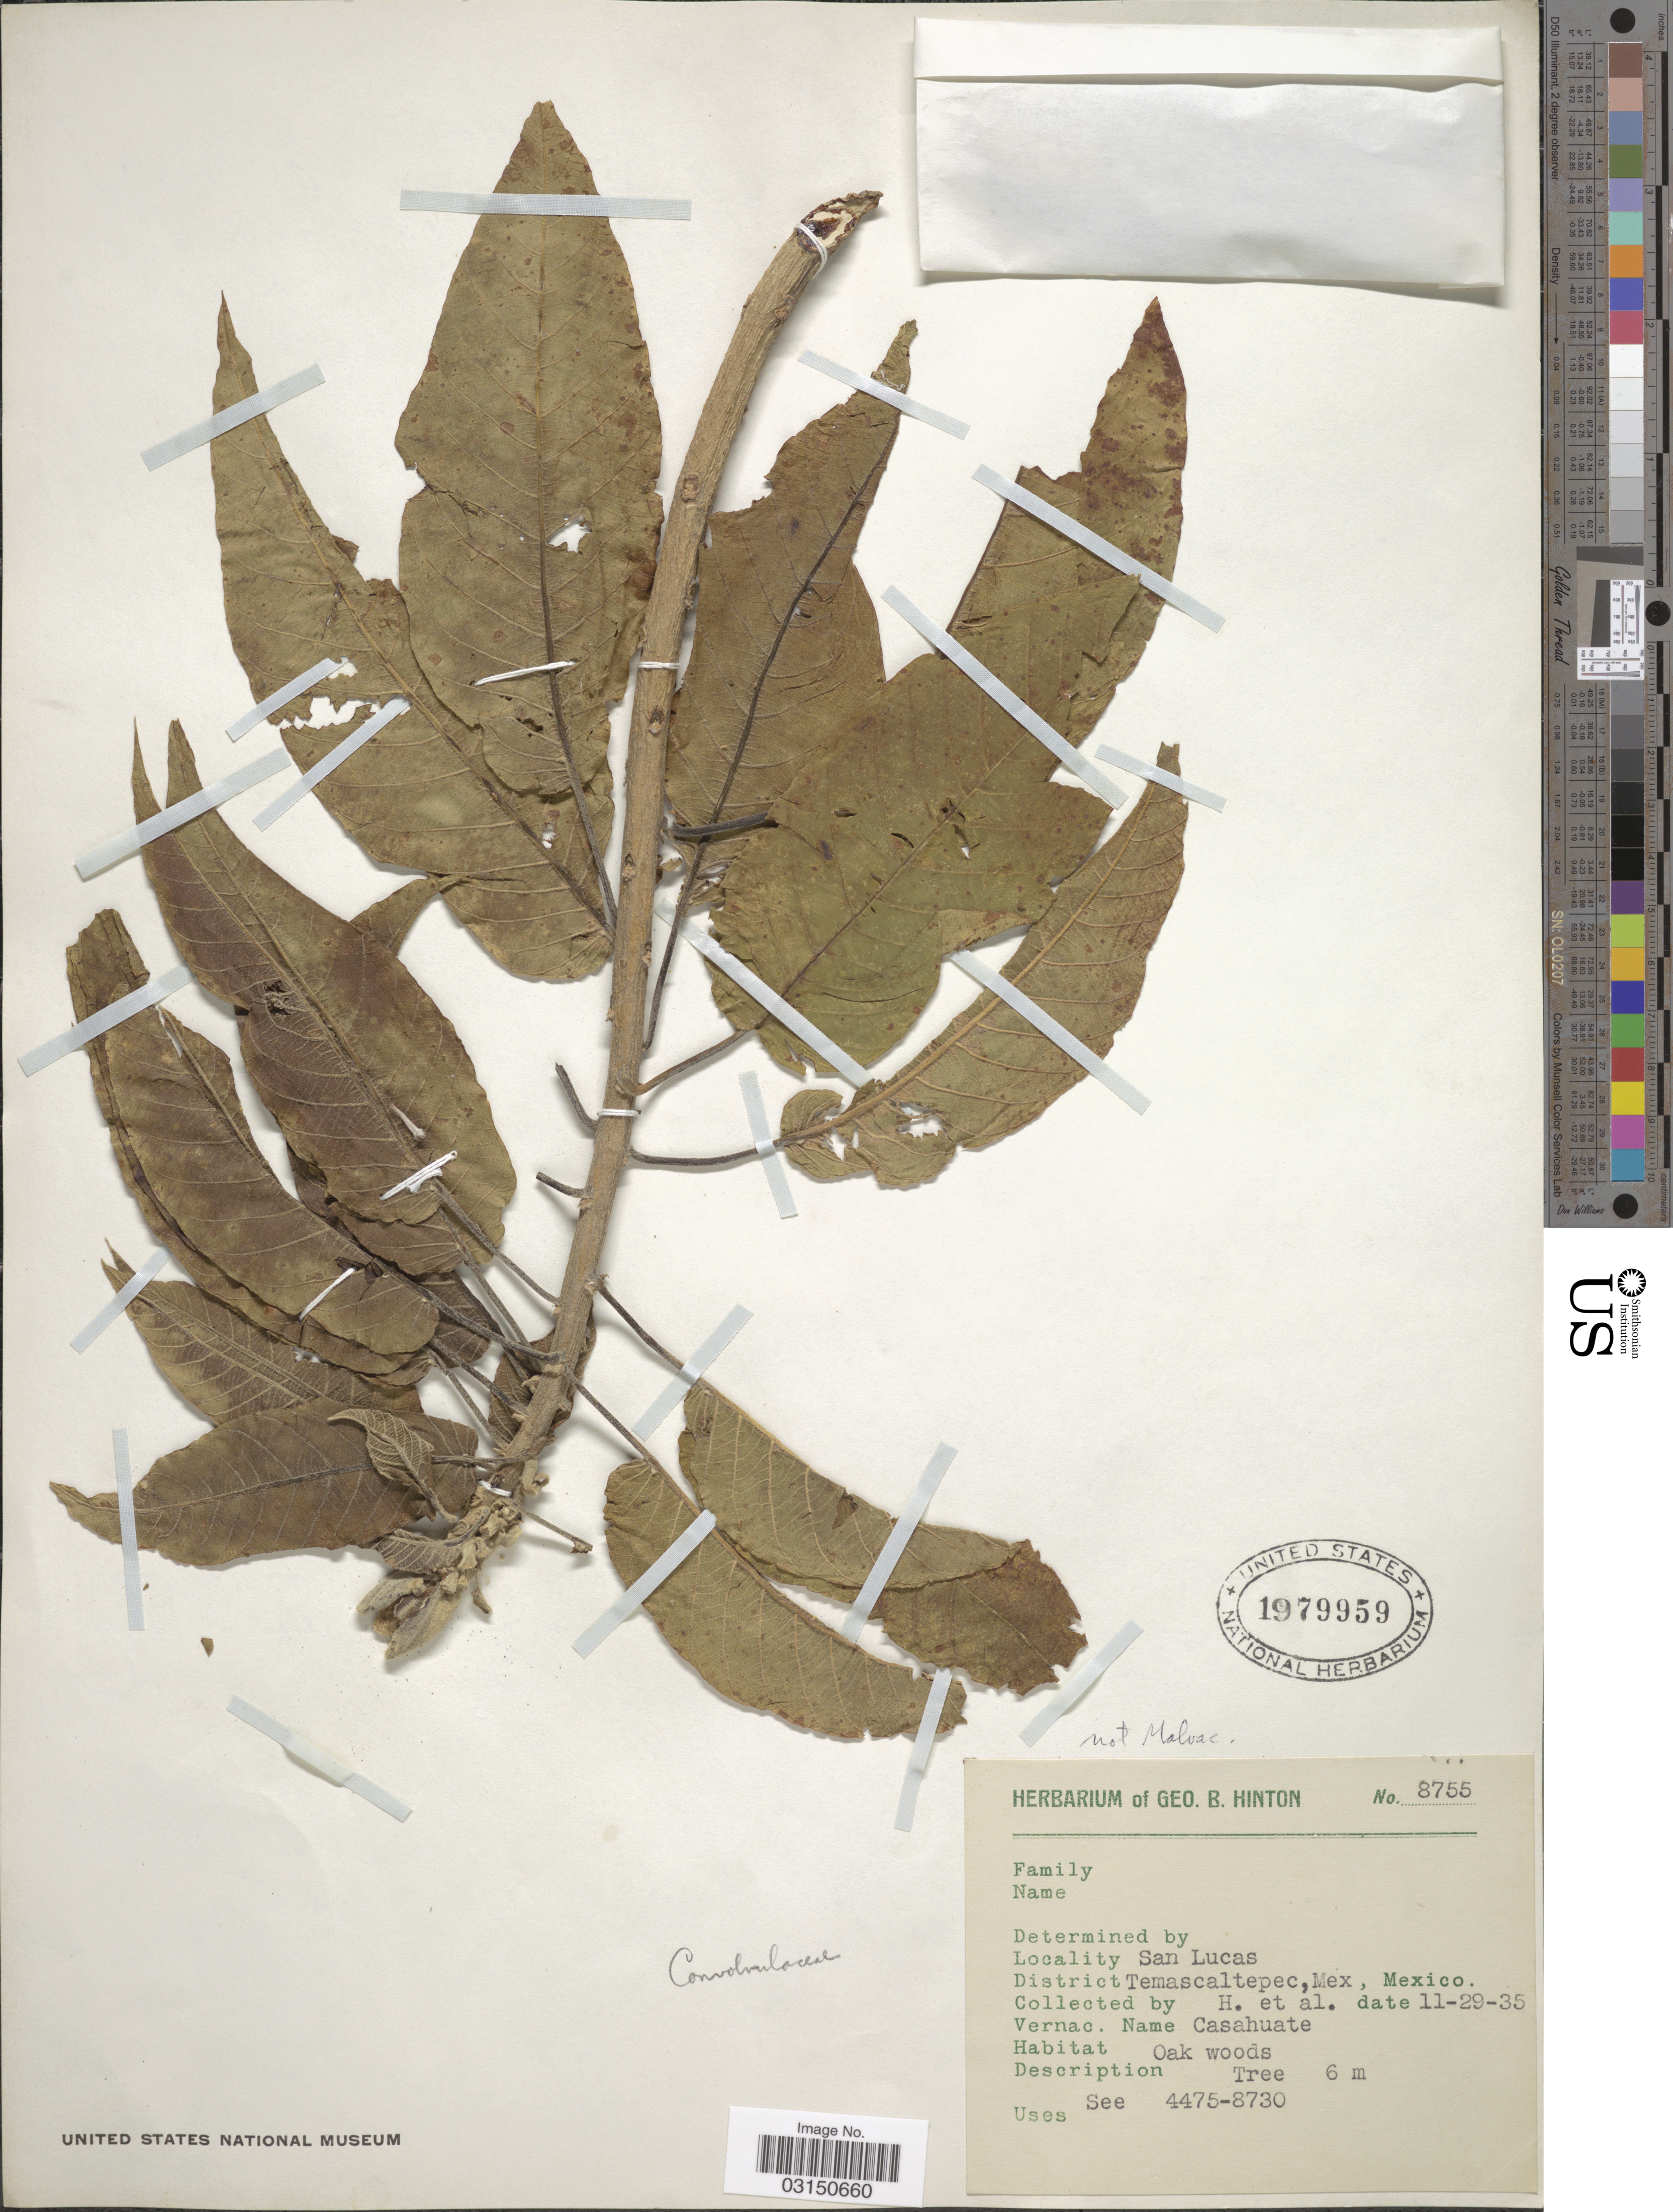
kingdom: Plantae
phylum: Tracheophyta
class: Magnoliopsida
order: Solanales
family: Convolvulaceae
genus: Ipomoea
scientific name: Ipomoea murucoides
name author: Roem. & Schult.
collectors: G. B. Hinton & et al.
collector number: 8755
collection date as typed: Transcribed d/m/y: 29/11/35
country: Mexico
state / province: México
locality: San Lucas. District Temascaltepec.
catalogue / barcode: US 1979959